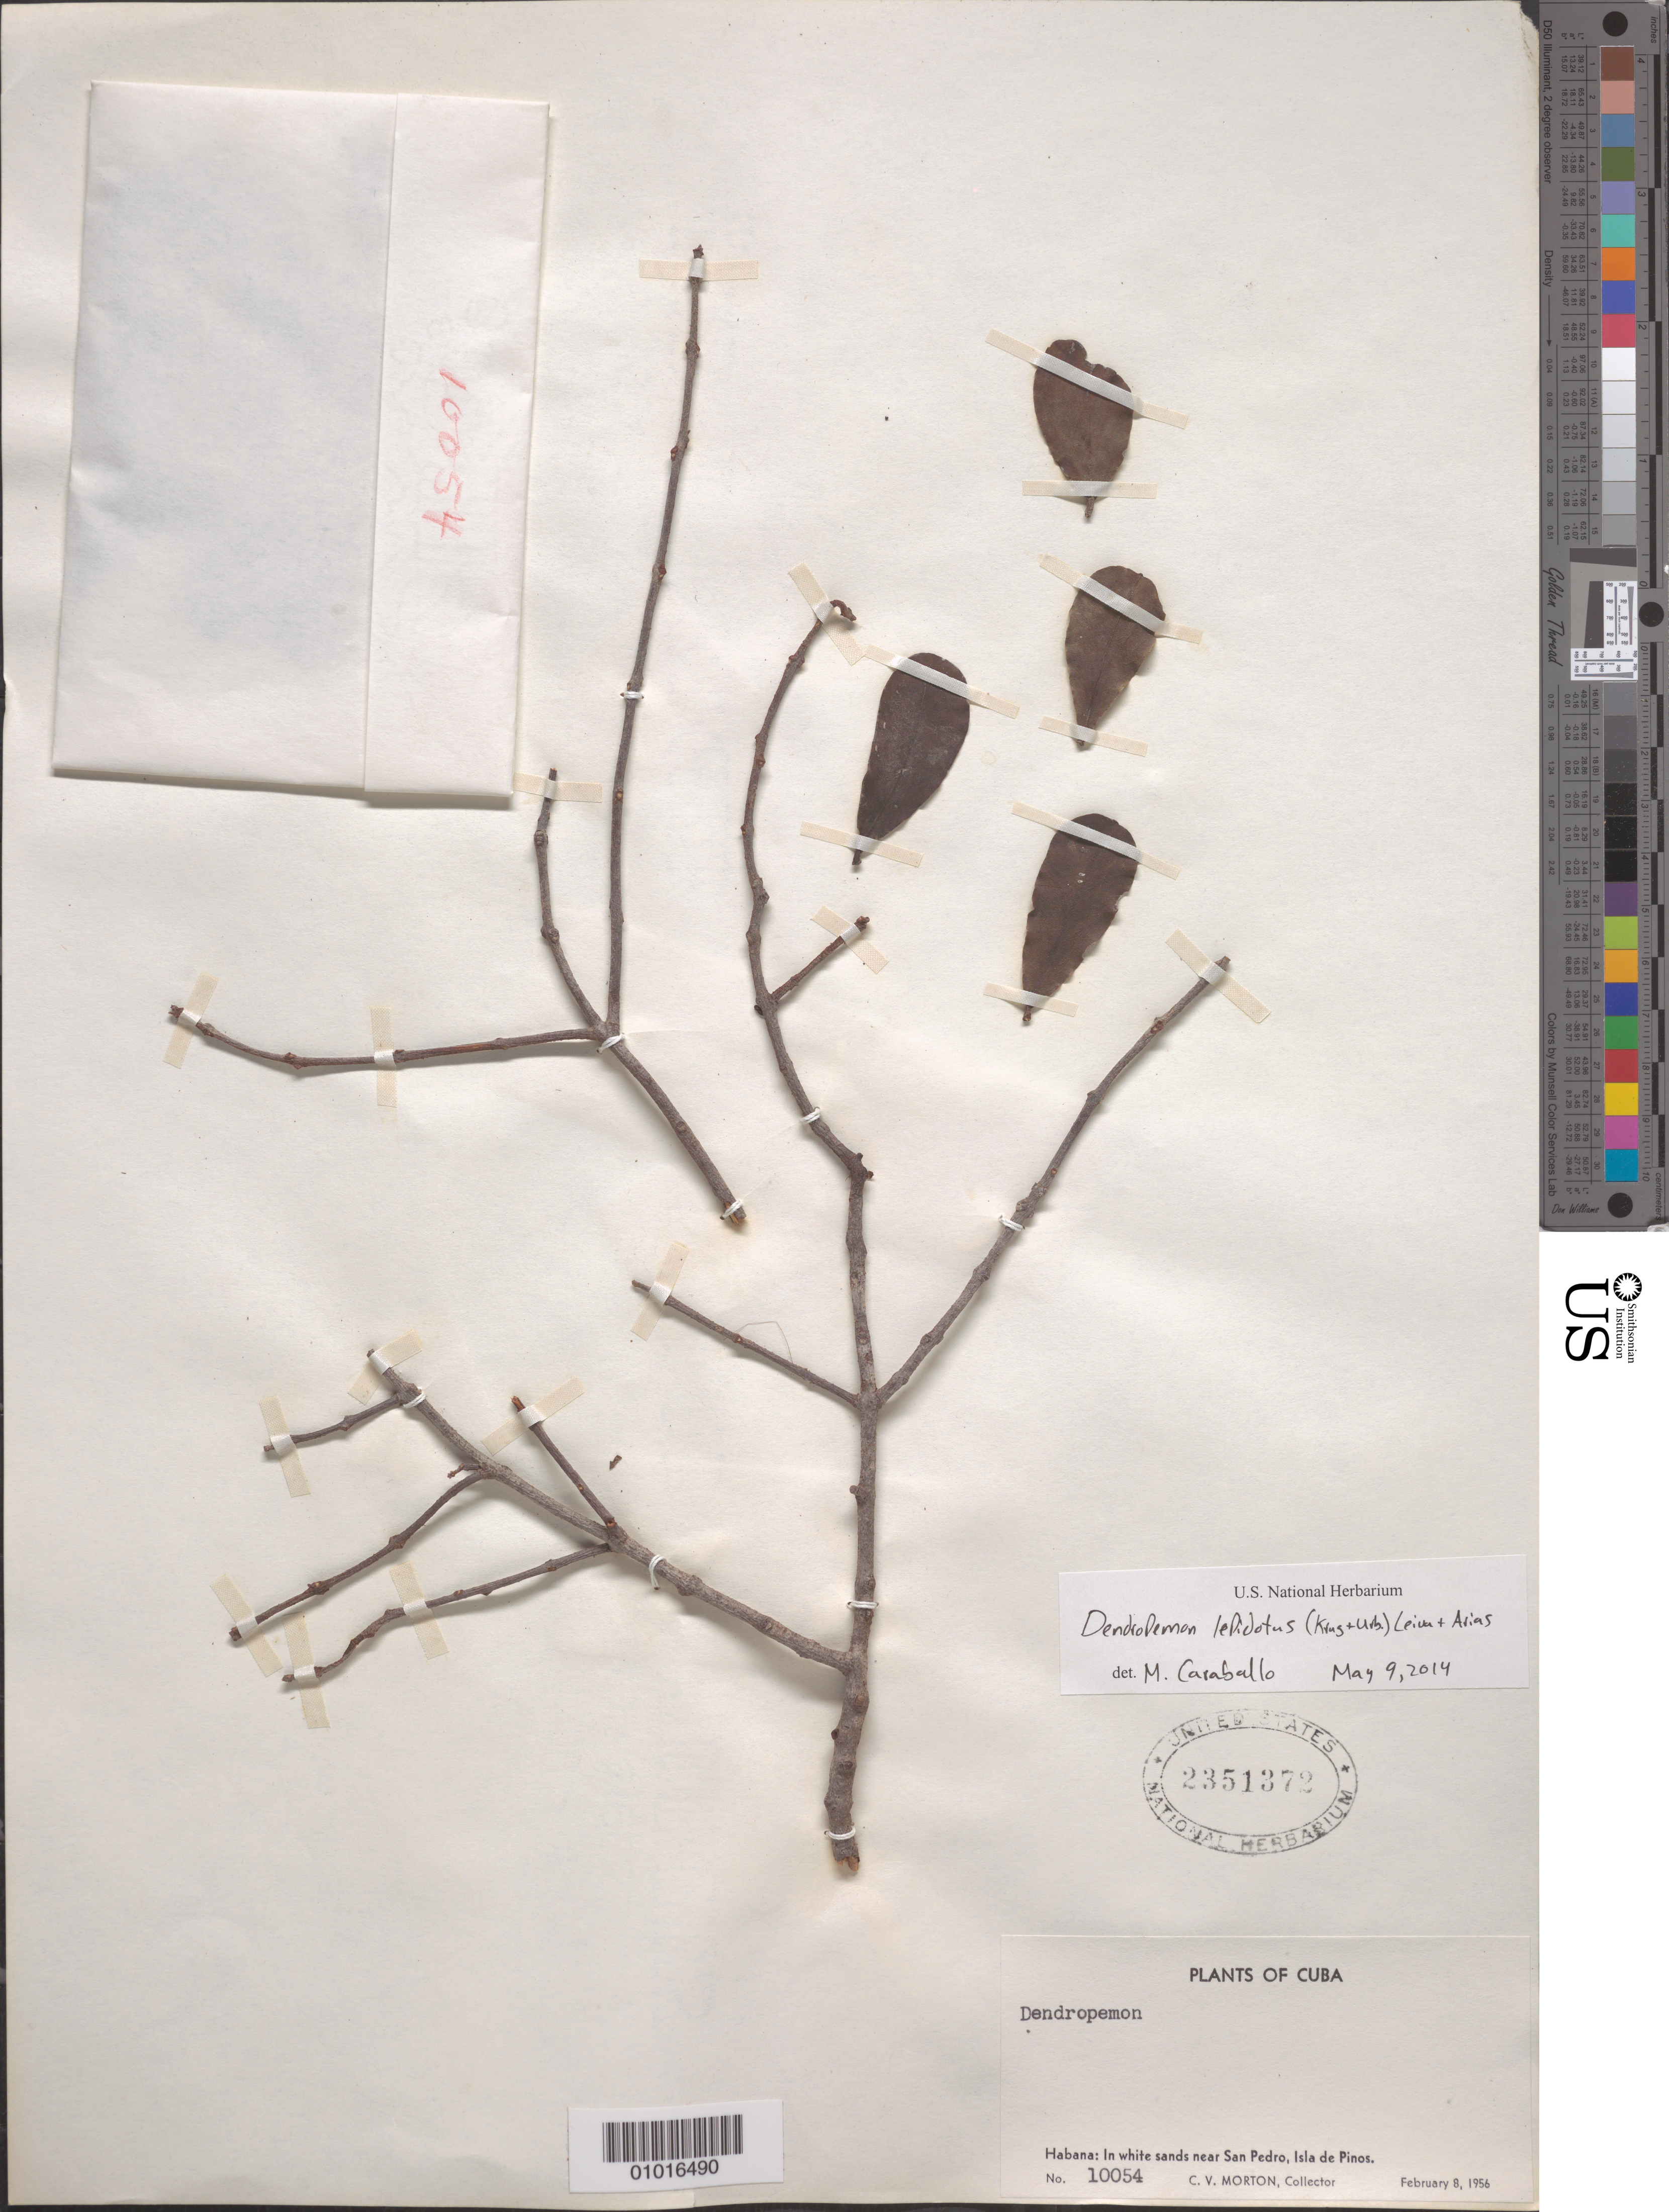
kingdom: Plantae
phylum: Tracheophyta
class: Magnoliopsida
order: Santalales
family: Loranthaceae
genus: Dendropemon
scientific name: Dendropemon lepidotus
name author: (Krug & Urb.) Leiva & I. Arias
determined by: Caraballo-Ortiz, Marcos A., (MISS), University of Mississippi (UNITED STATES)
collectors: C. V. Morton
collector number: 10054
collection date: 1956-02-08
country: Cuba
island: Isla de la Javentud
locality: Isla de Pinos [Isla de la Javentud], near San Pedro.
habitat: In white sands.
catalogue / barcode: US 2351372